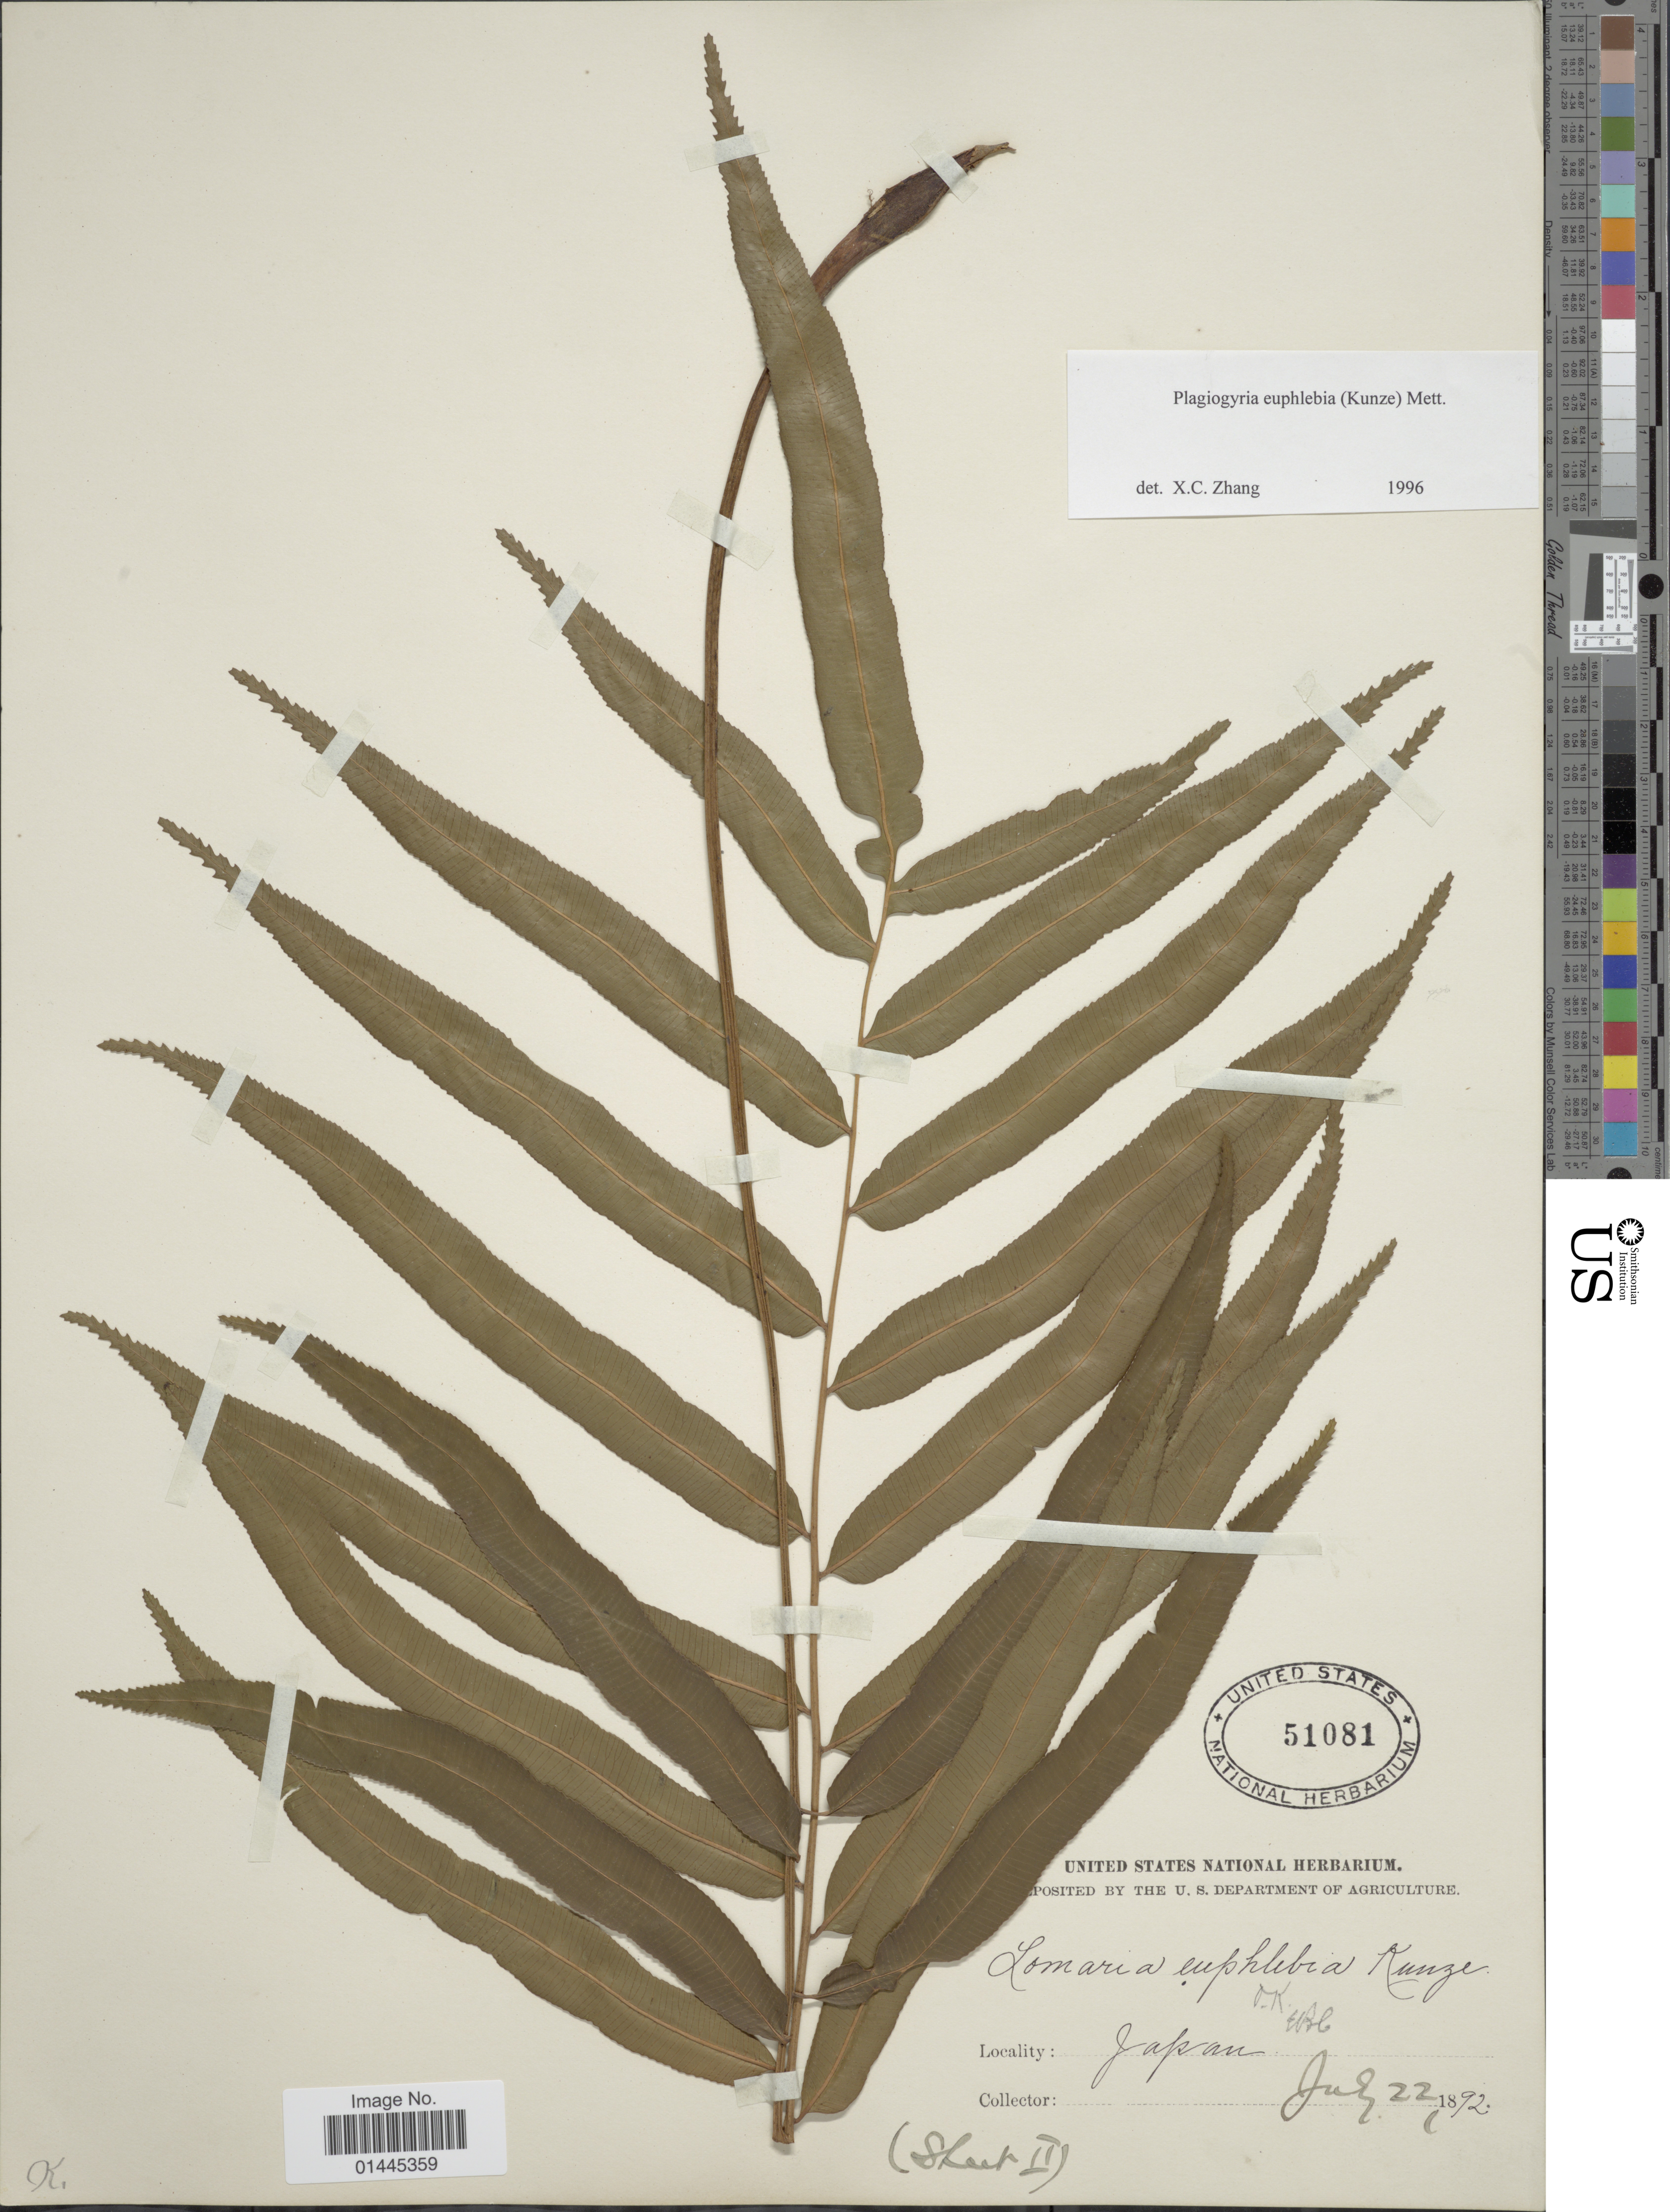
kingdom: Plantae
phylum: Tracheophyta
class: Polypodiopsida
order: Cyatheales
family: Plagiogyriaceae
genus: Plagiogyria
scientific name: Plagiogyria euphlebia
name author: (Kunze) Mett.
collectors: U.S. National Herbarium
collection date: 1892-07-22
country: Japan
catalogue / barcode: US 51081